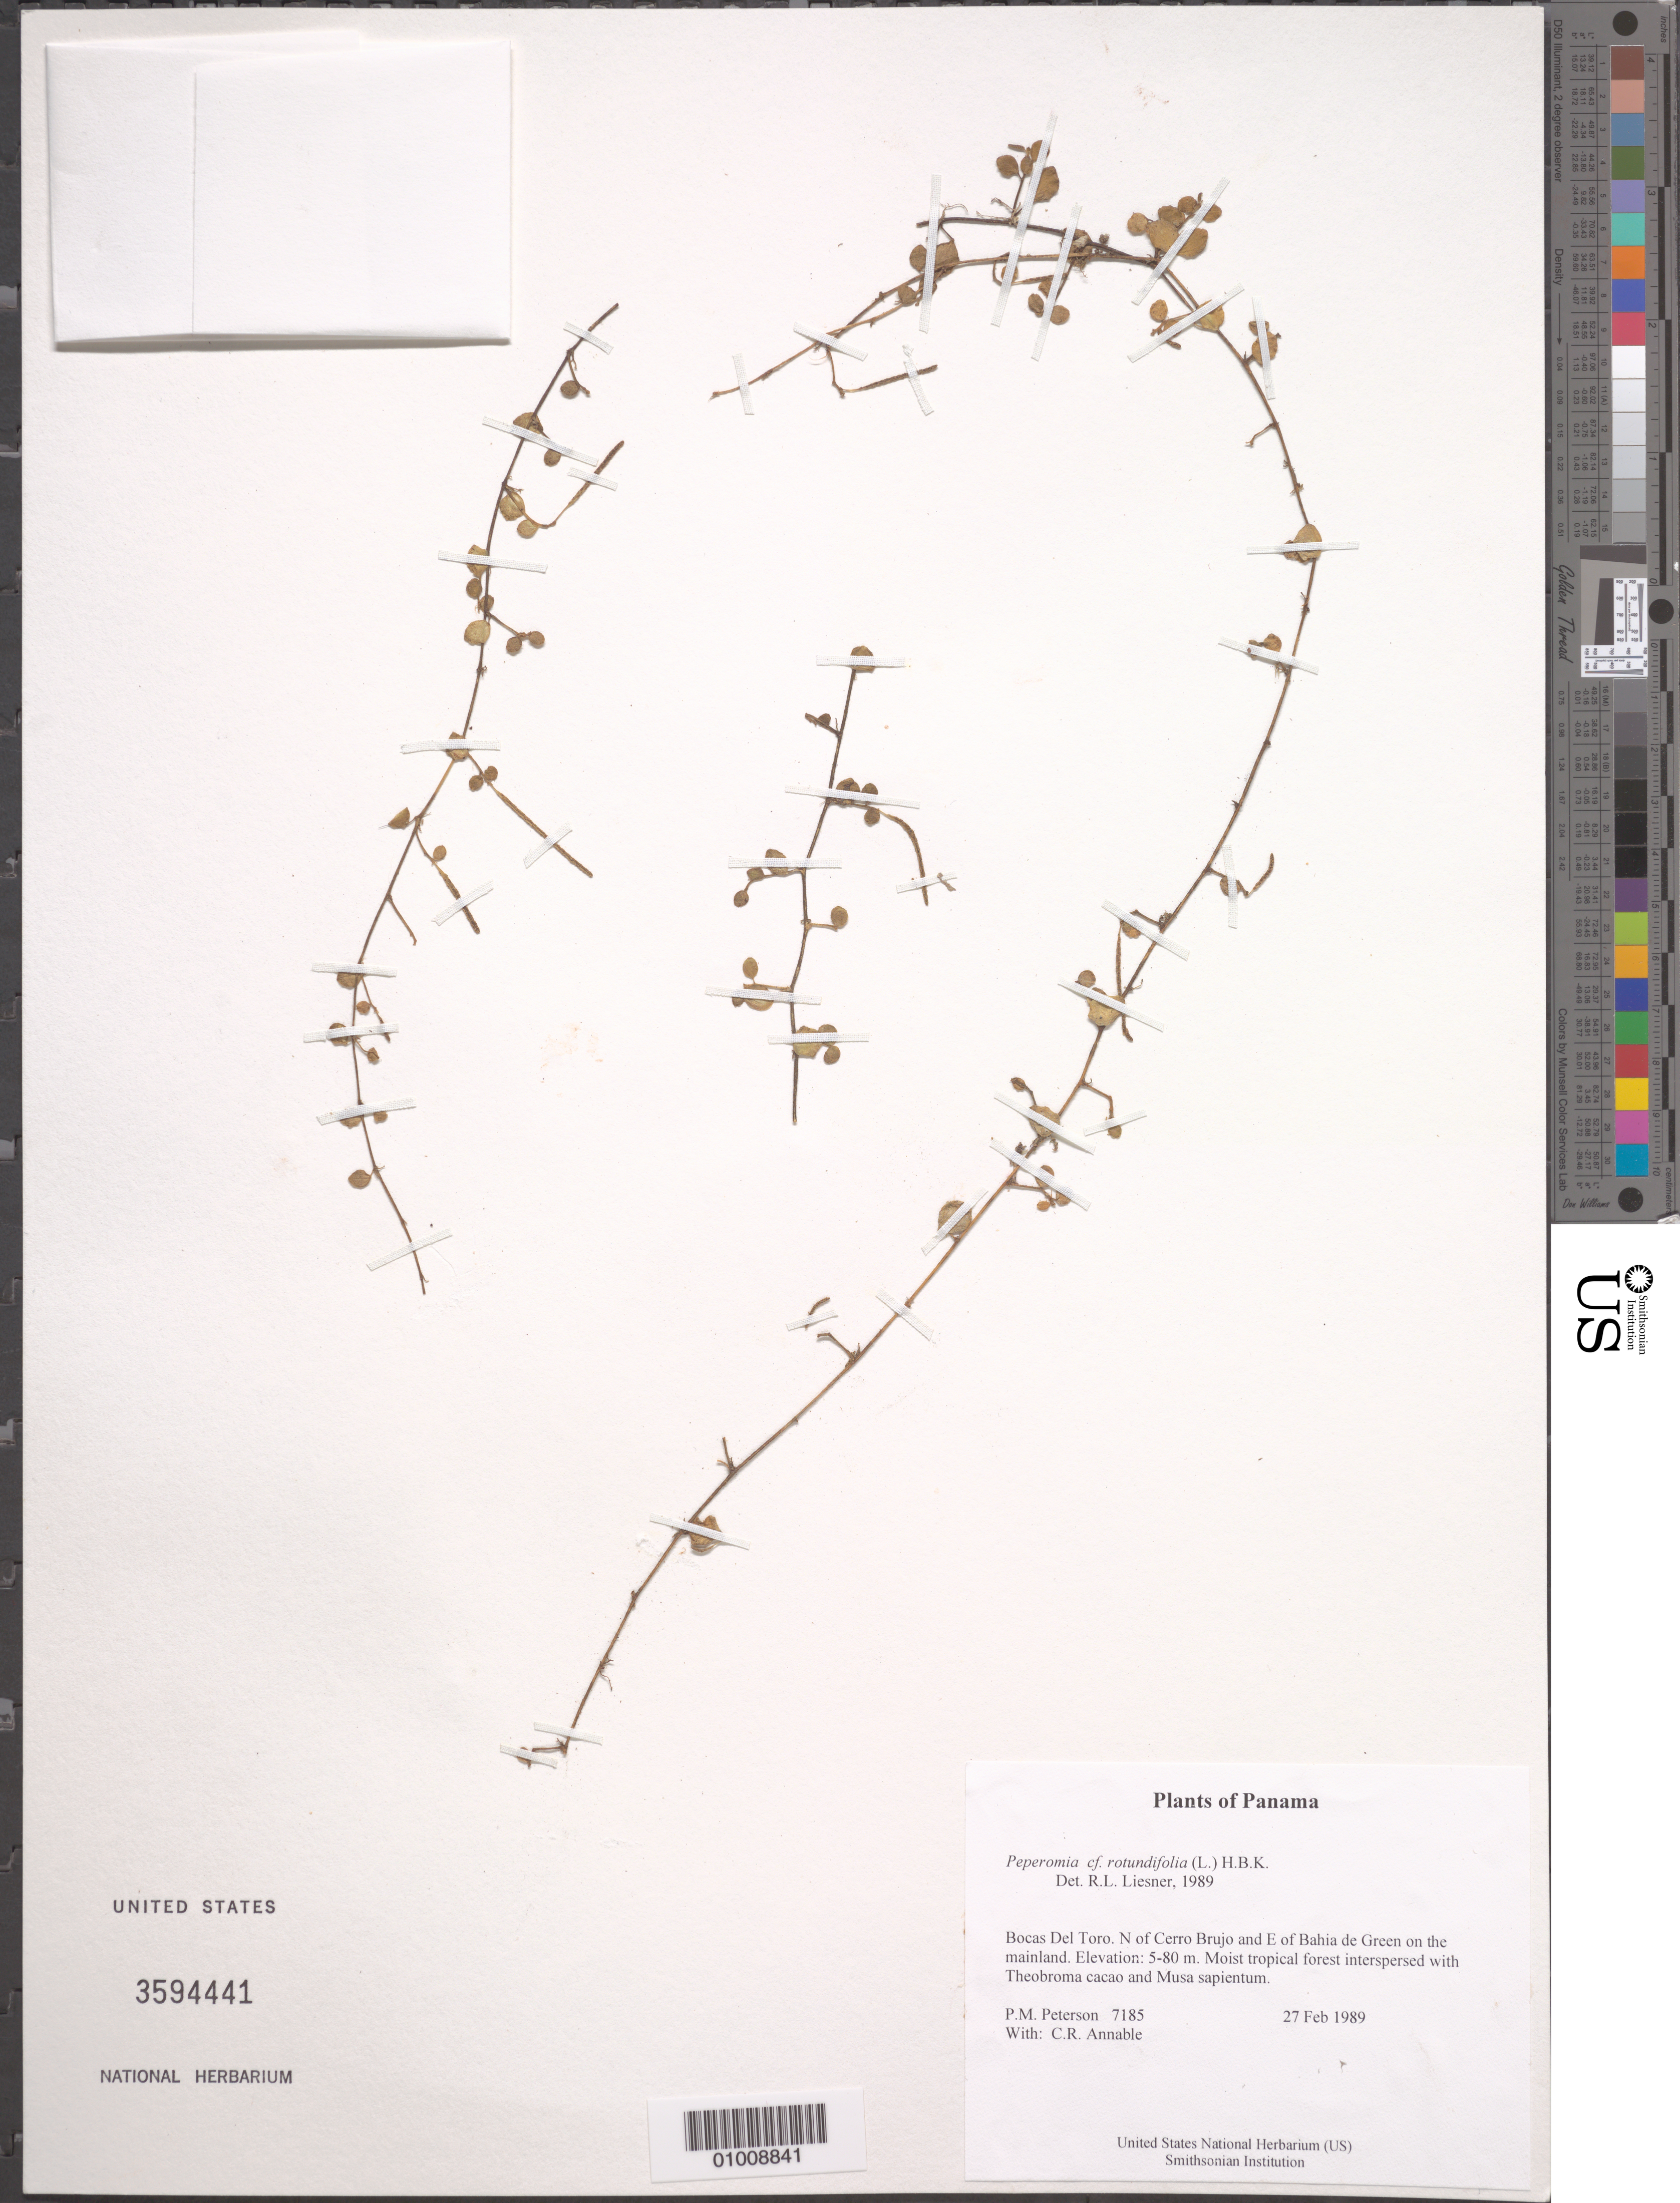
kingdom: Plantae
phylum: Tracheophyta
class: Magnoliopsida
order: Piperales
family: Piperaceae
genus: Peperomia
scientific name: Peperomia rotundifolia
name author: (L.) Kunth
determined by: Liesner, R. L.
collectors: P. M. Peterson & C. R. Annable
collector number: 07185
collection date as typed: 27 Feb 1989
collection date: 1989-02-27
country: Panama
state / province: Bocas del Toro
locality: N of Cerro Brujo and E of Bahia de Green on the mainland.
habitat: Moist tropical forest interspersed with Theobroma cacao and Musa sapientum.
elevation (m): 5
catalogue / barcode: US 3594441